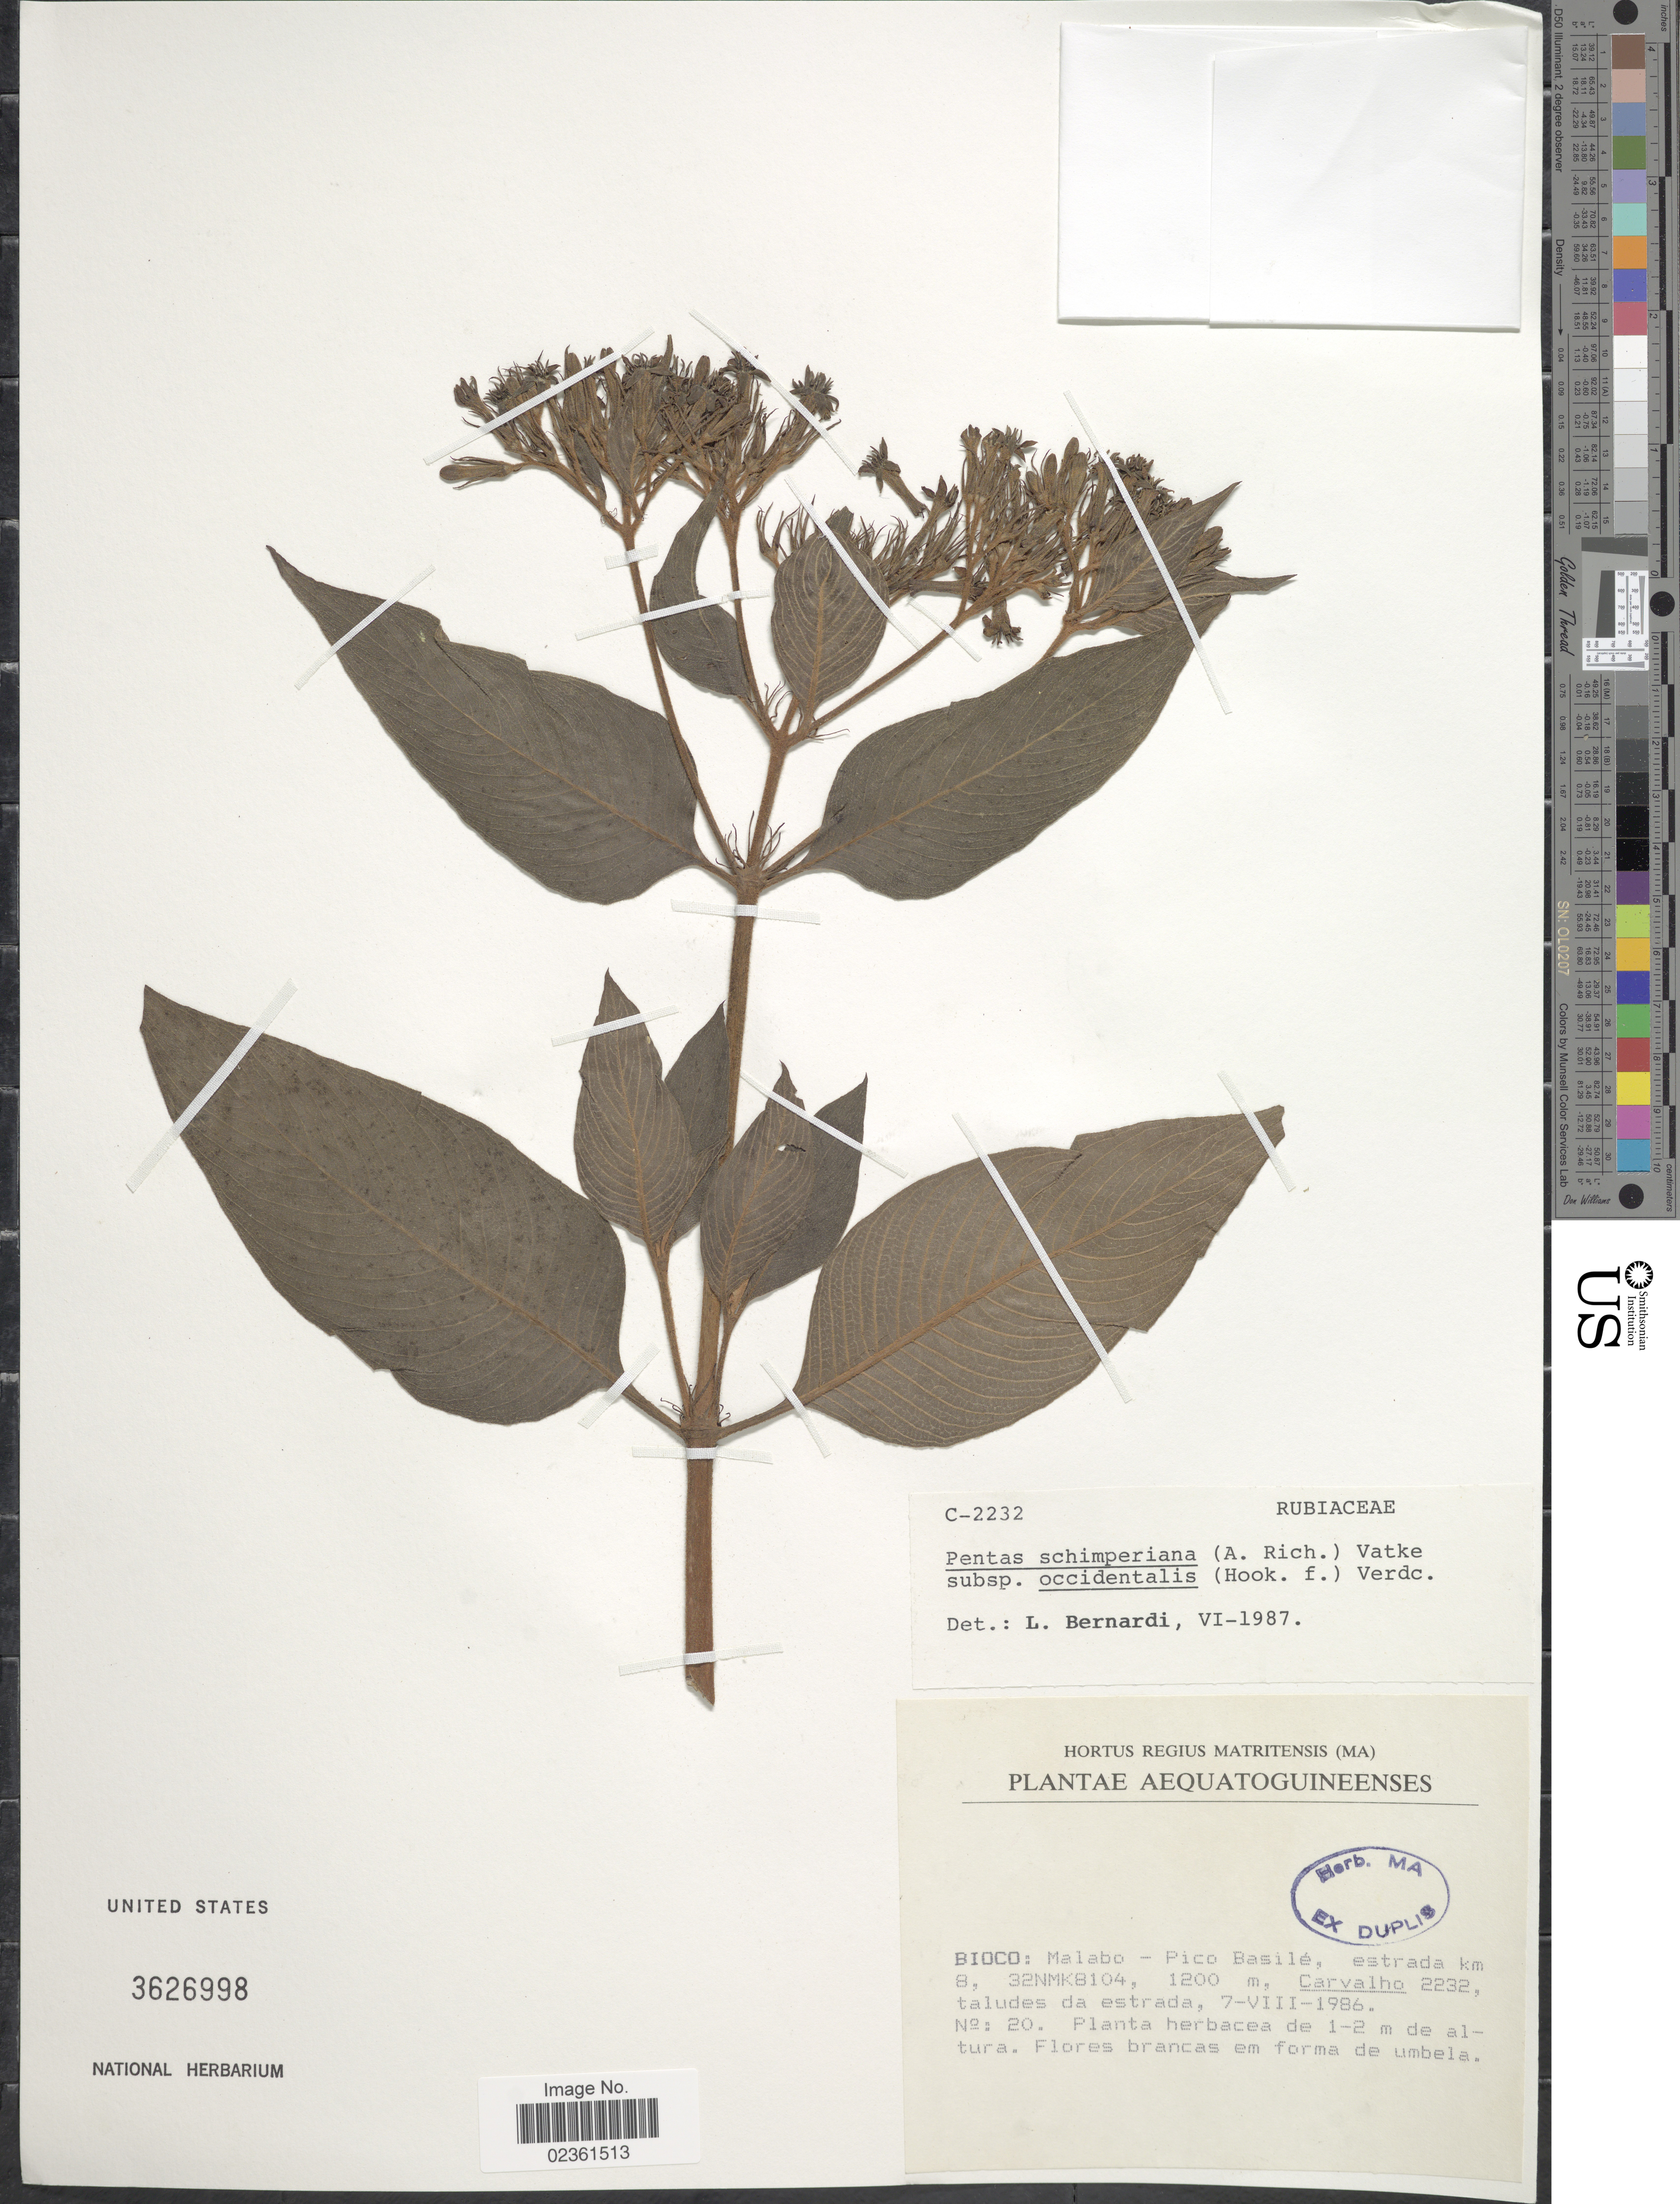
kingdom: Plantae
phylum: Tracheophyta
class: Magnoliopsida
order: Gentianales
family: Rubiaceae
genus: Pentas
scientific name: Pentas schimperiana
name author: Vatke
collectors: Carvalho, --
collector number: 2232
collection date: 1986-08-07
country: Equatorial Guinea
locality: Bioco: Malabo-Pico Basile, estrada km 8, 32NMK8104, taludes da estrada.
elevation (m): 1200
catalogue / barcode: US 3626998